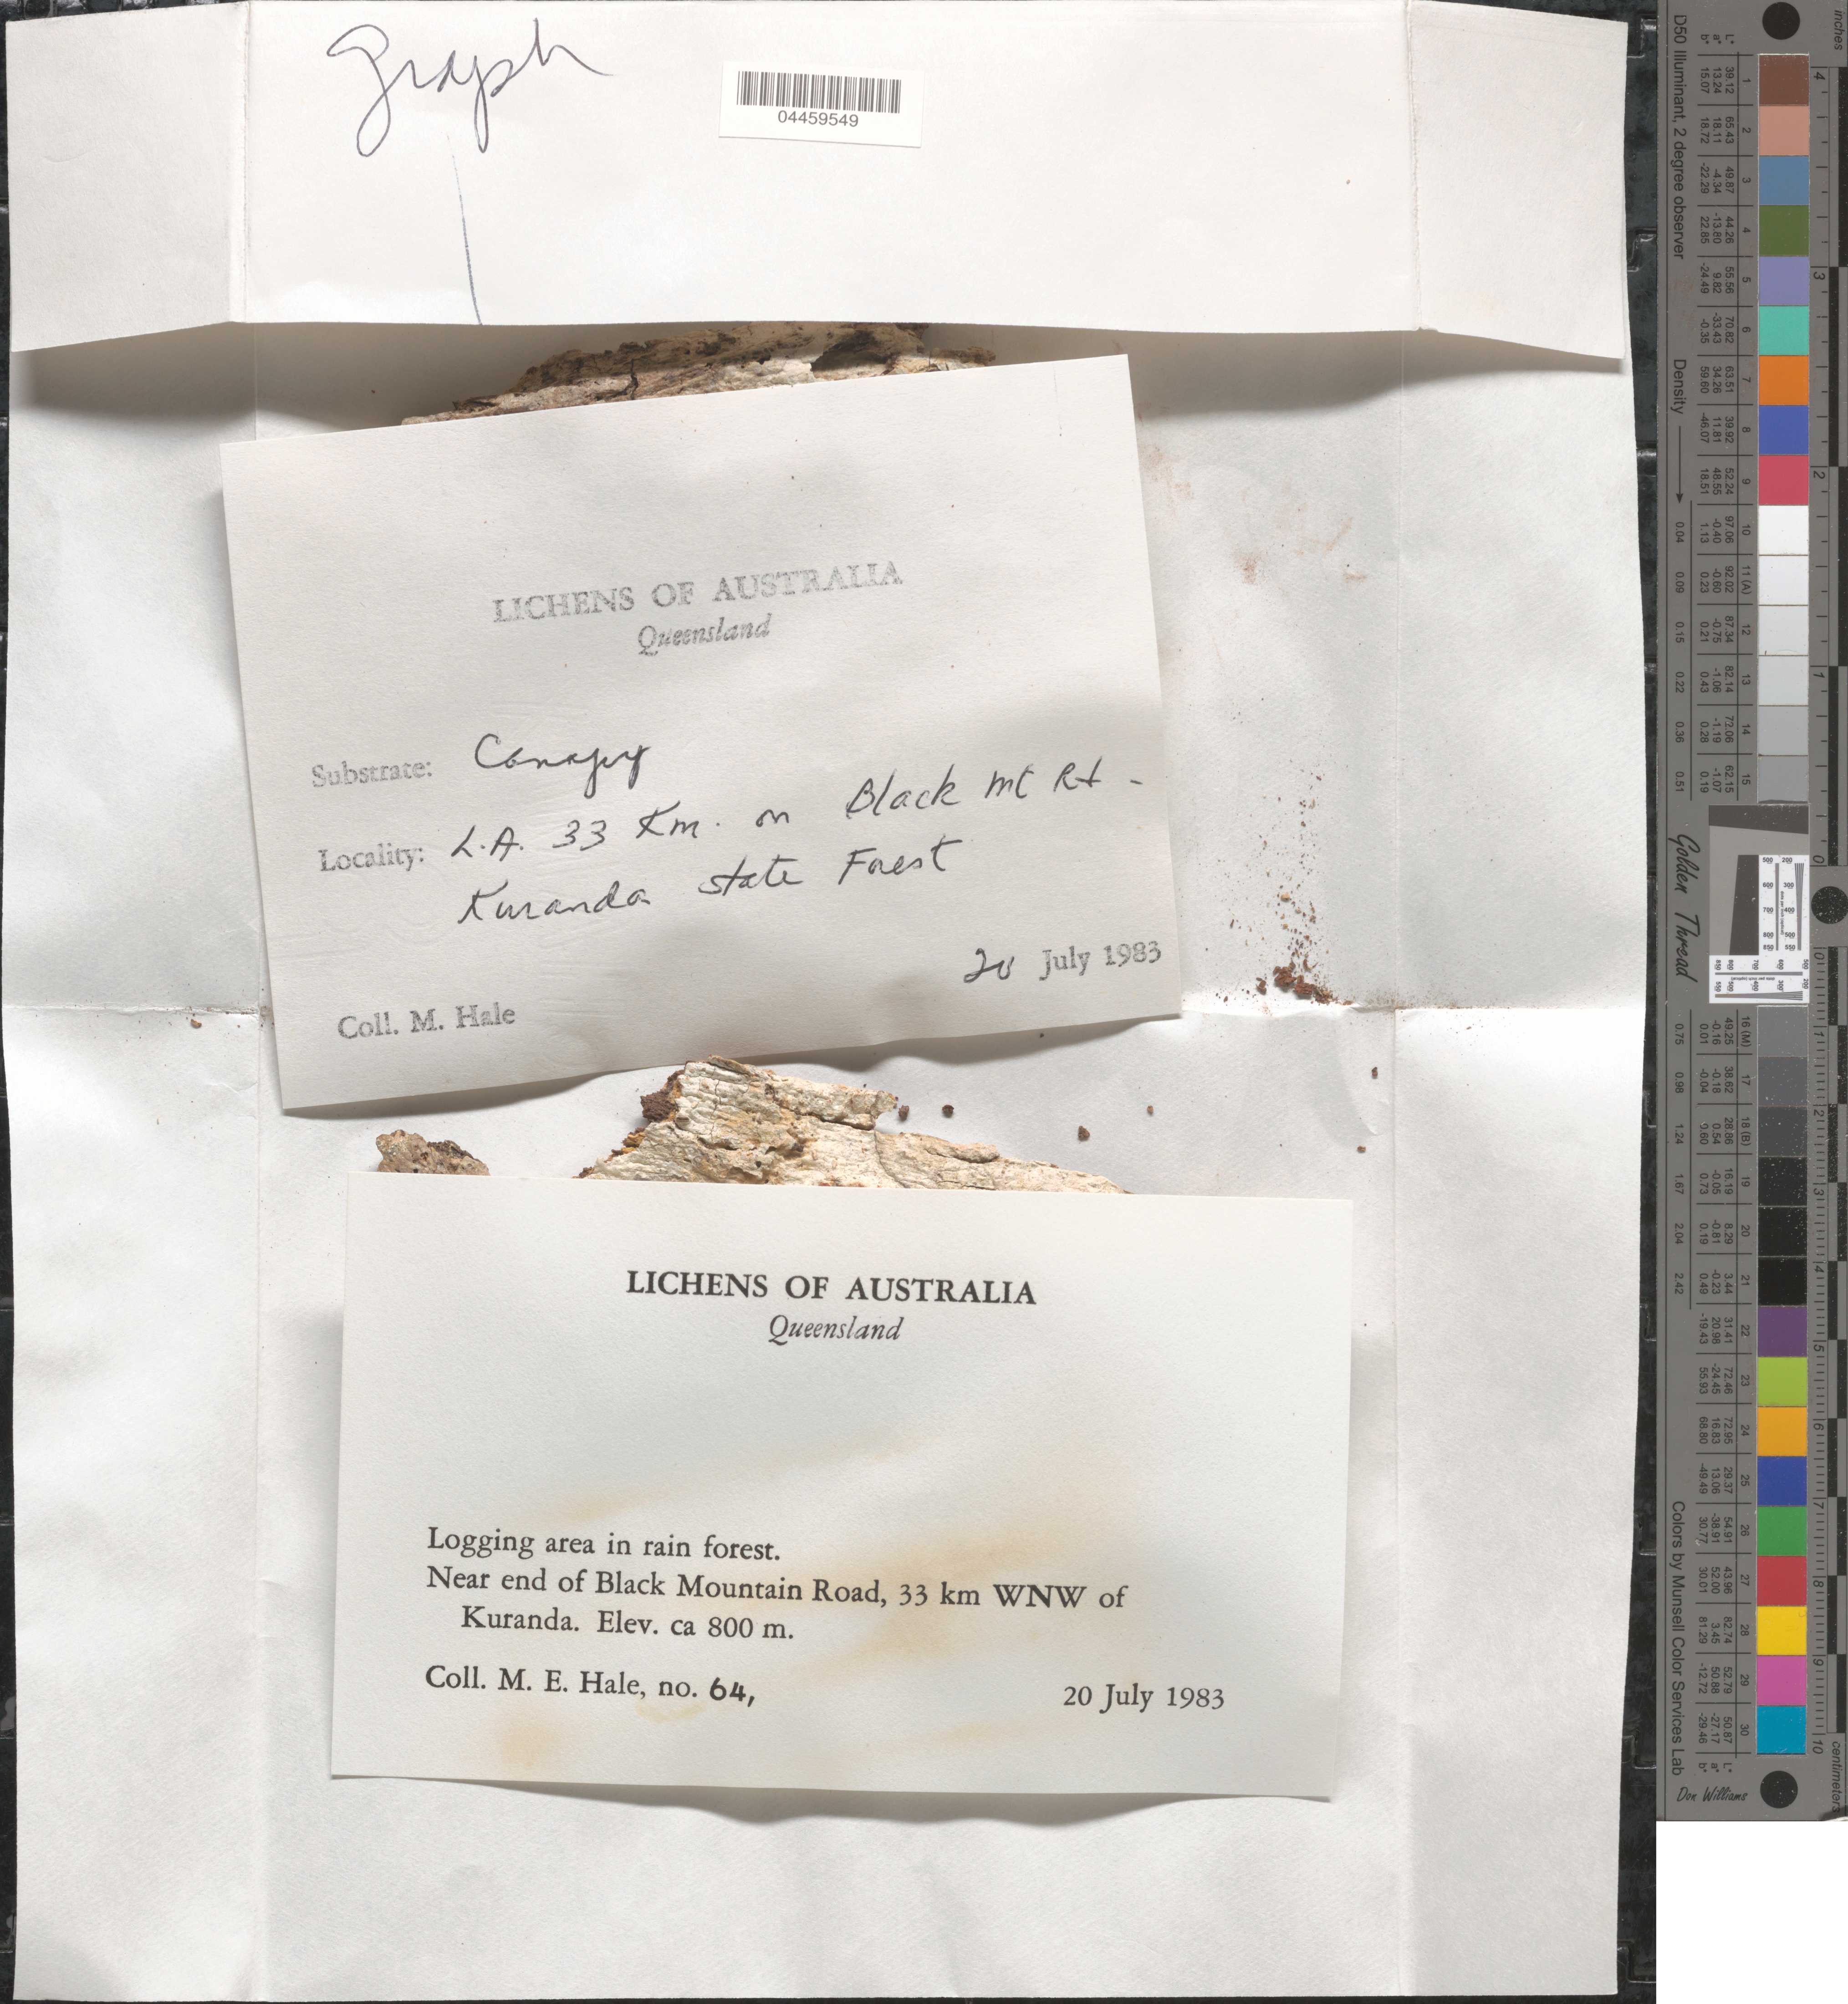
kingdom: Fungi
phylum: Ascomycota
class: Lecanoromycetes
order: Ostropales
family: Graphidaceae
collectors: M. Hale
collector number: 64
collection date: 1983-07-20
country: Australia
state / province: Queensland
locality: Near end of Black Mountain Road, 33 km WNW of Kuranda.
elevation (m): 800